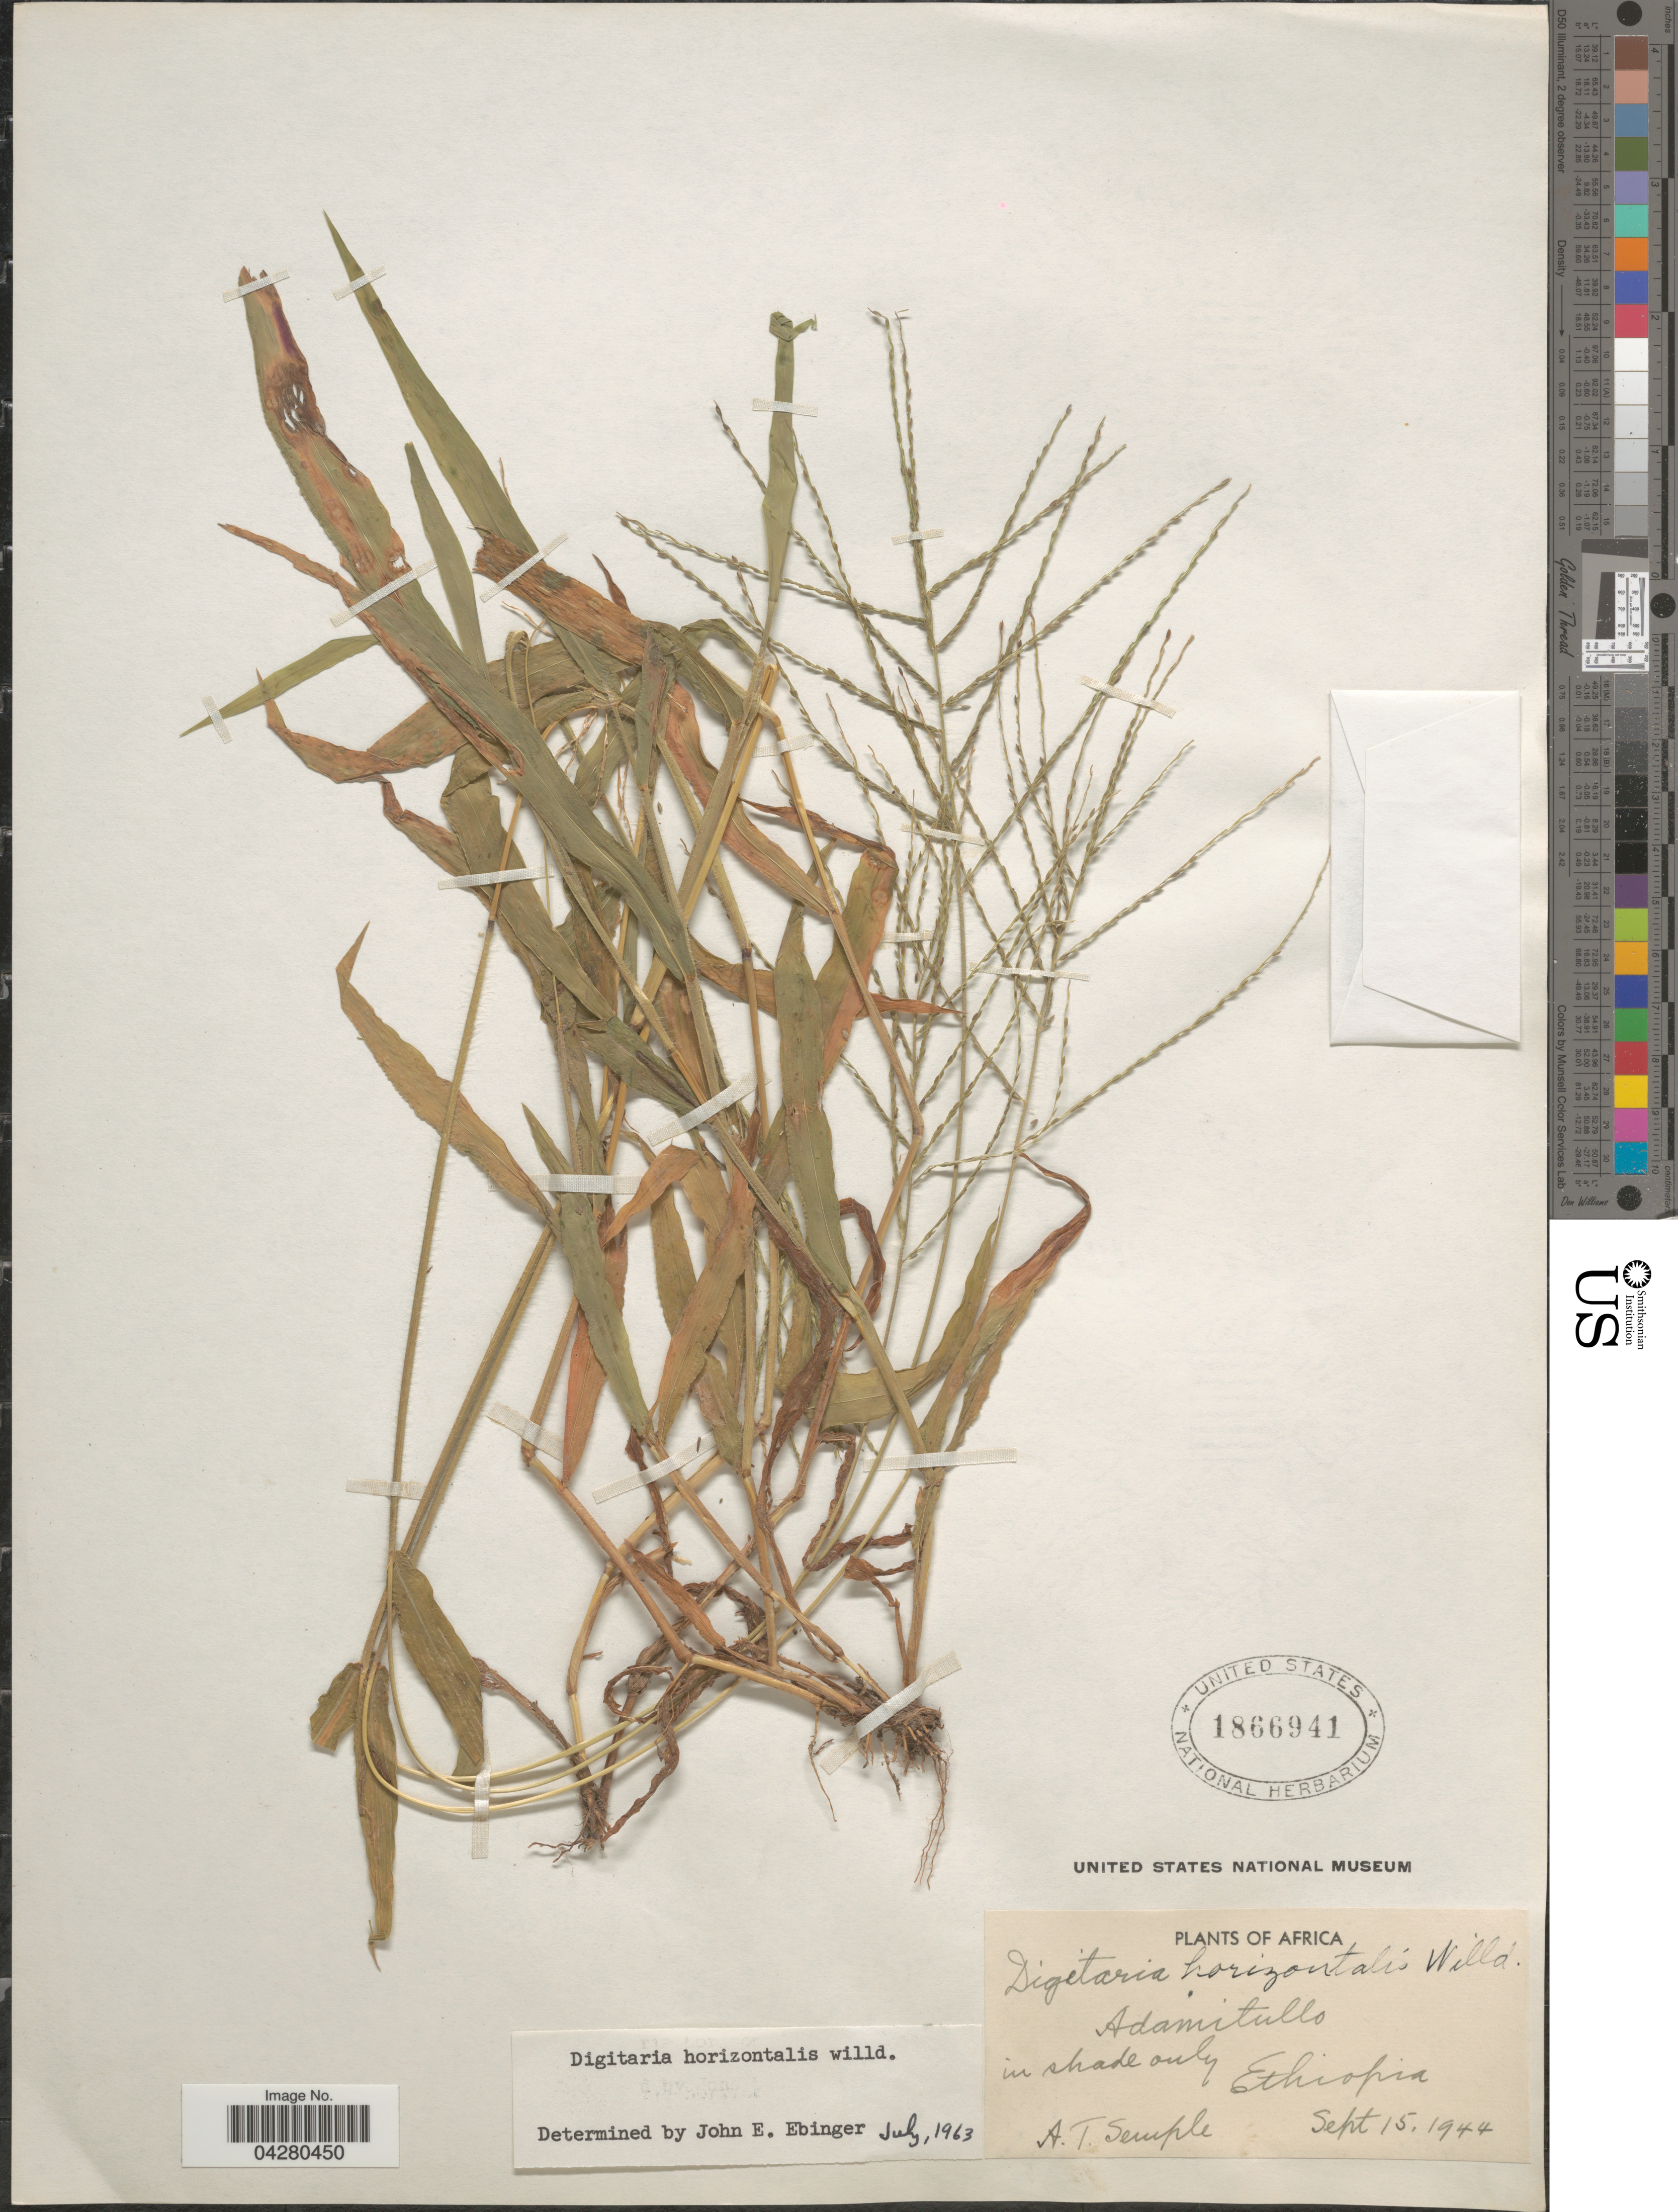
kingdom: Plantae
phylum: Tracheophyta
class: Liliopsida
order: Poales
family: Poaceae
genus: Digitaria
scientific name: Digitaria horizontalis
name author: Willd.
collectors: A. Semple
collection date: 1944-09-15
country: Ethiopia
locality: Adamitullo, in shade only.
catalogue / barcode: US 1866941